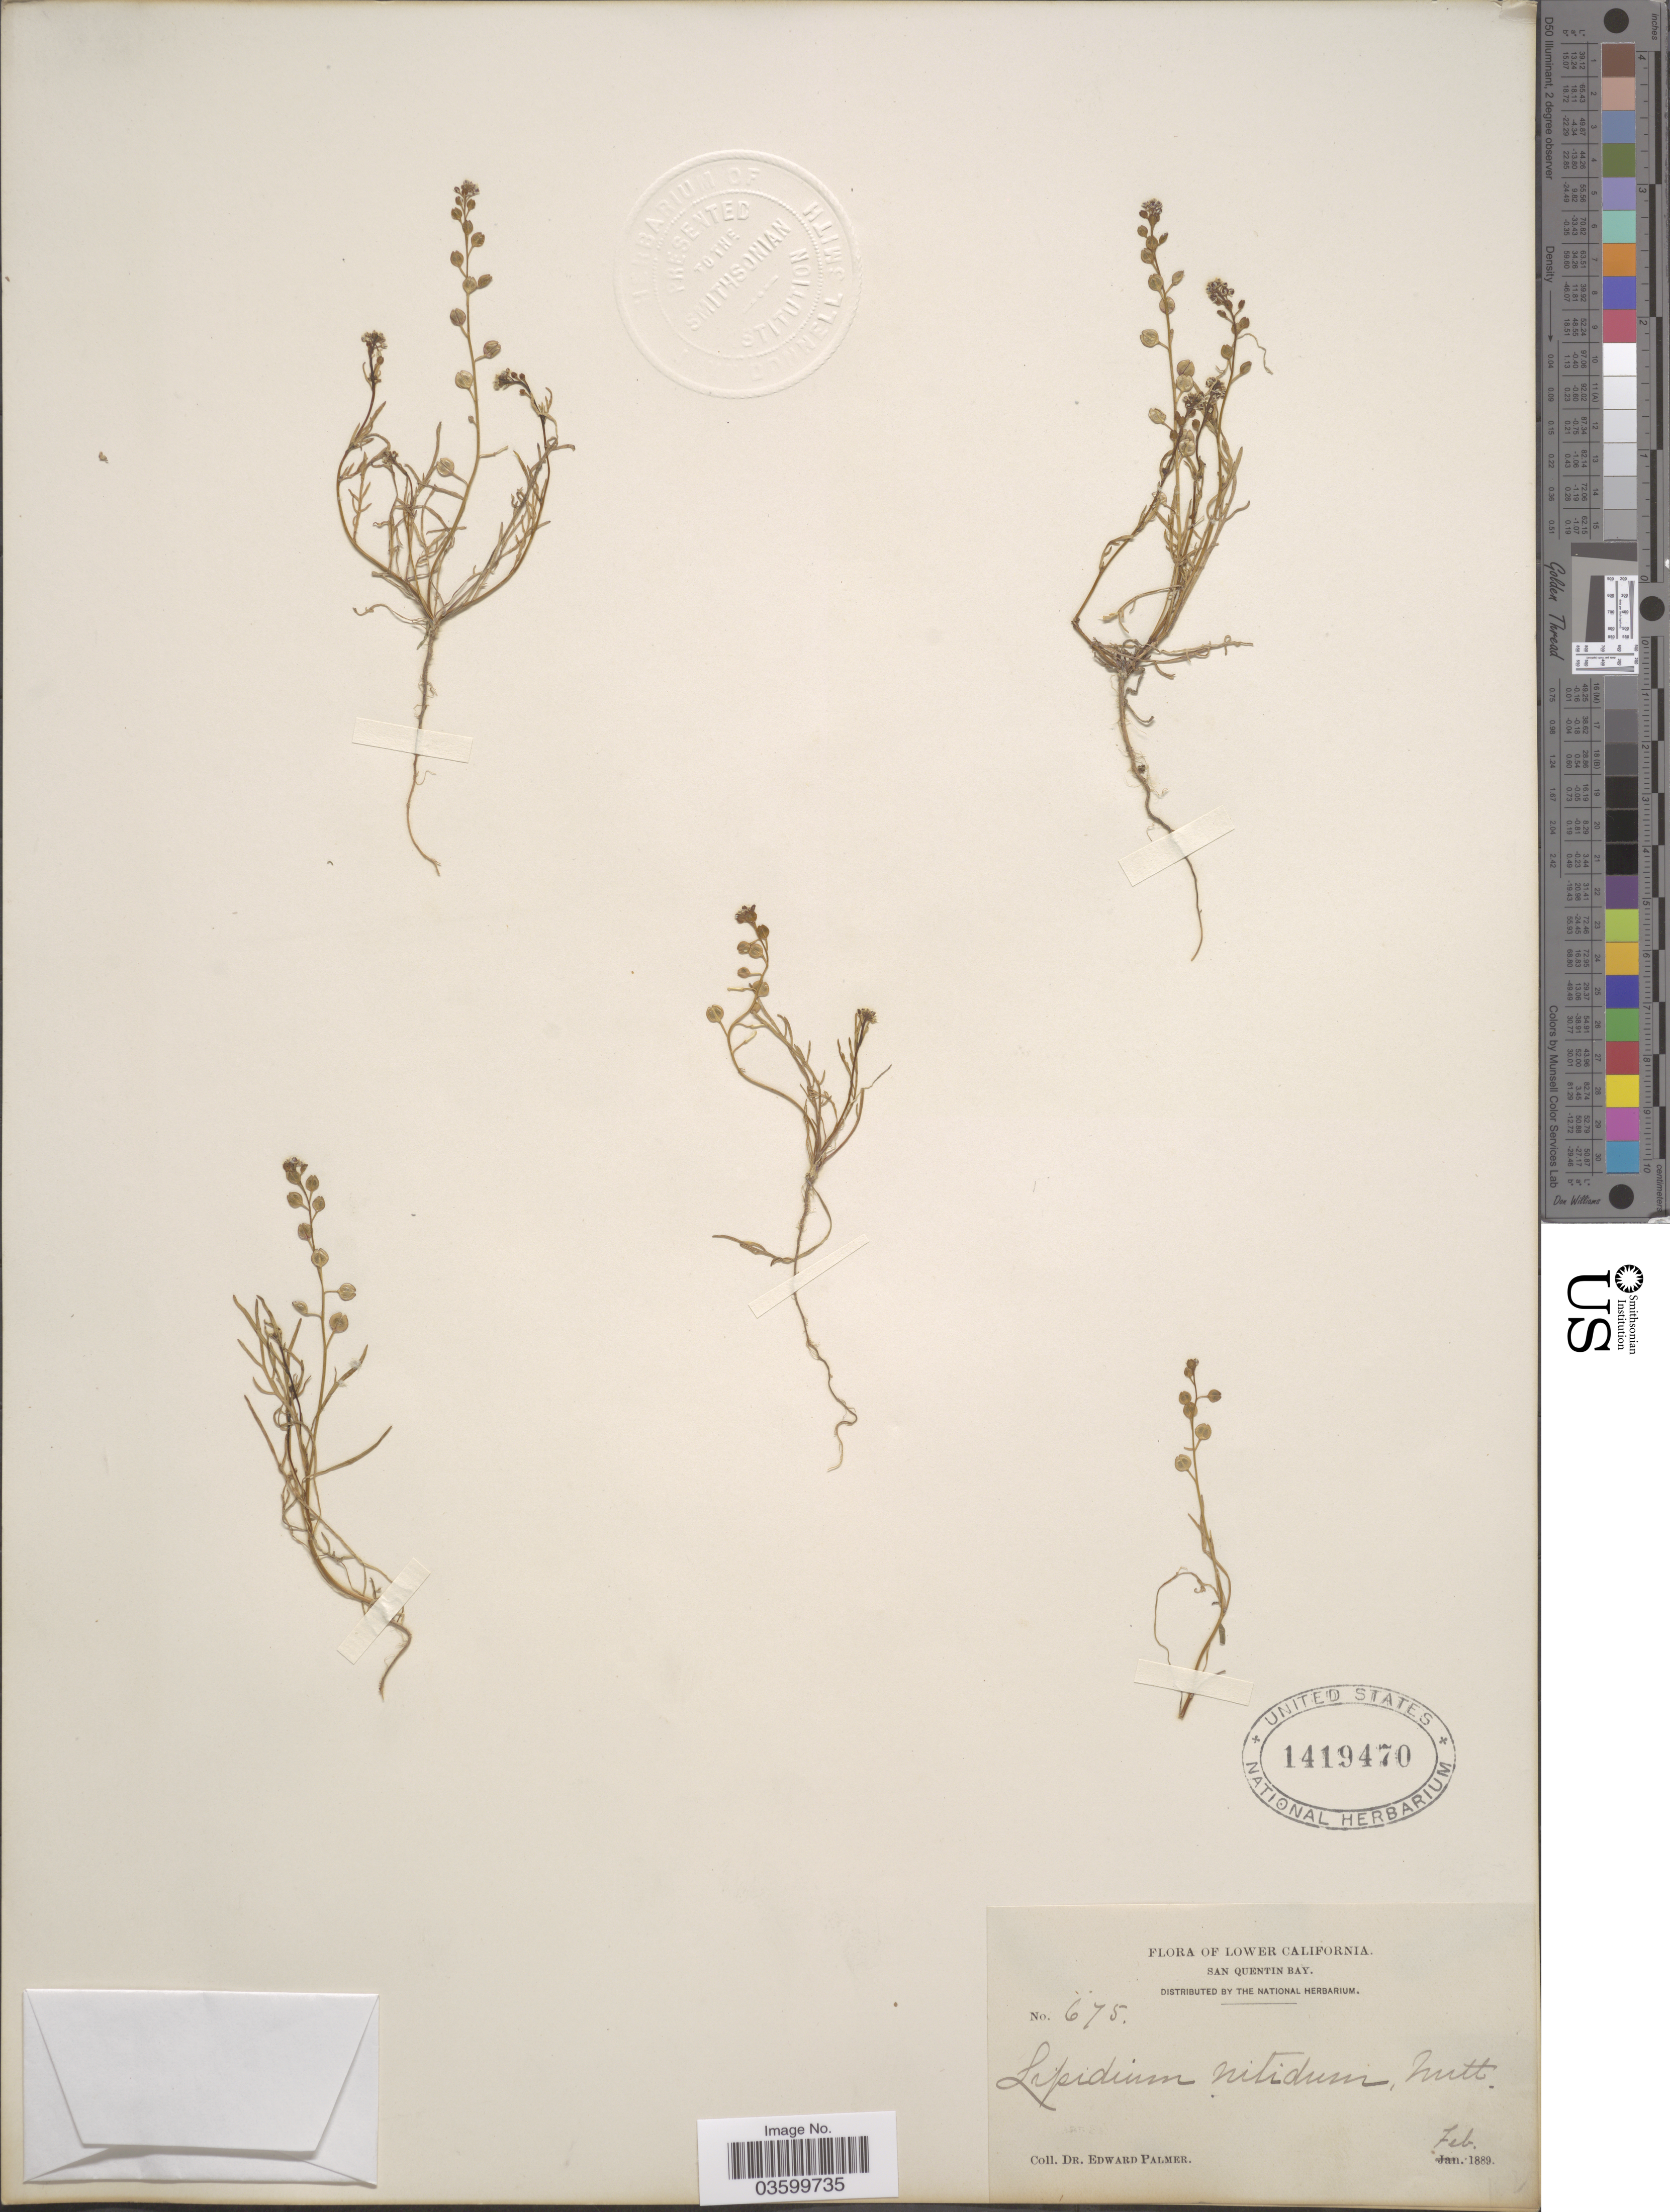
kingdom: Plantae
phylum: Tracheophyta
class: Magnoliopsida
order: Brassicales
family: Brassicaceae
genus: Lepidium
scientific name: Lepidium nitidum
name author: Nutt.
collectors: E. Palmer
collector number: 675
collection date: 1889-02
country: Mexico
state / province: Baja California Norte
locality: Lower California. San Quentin Bay.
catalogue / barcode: US 1419470